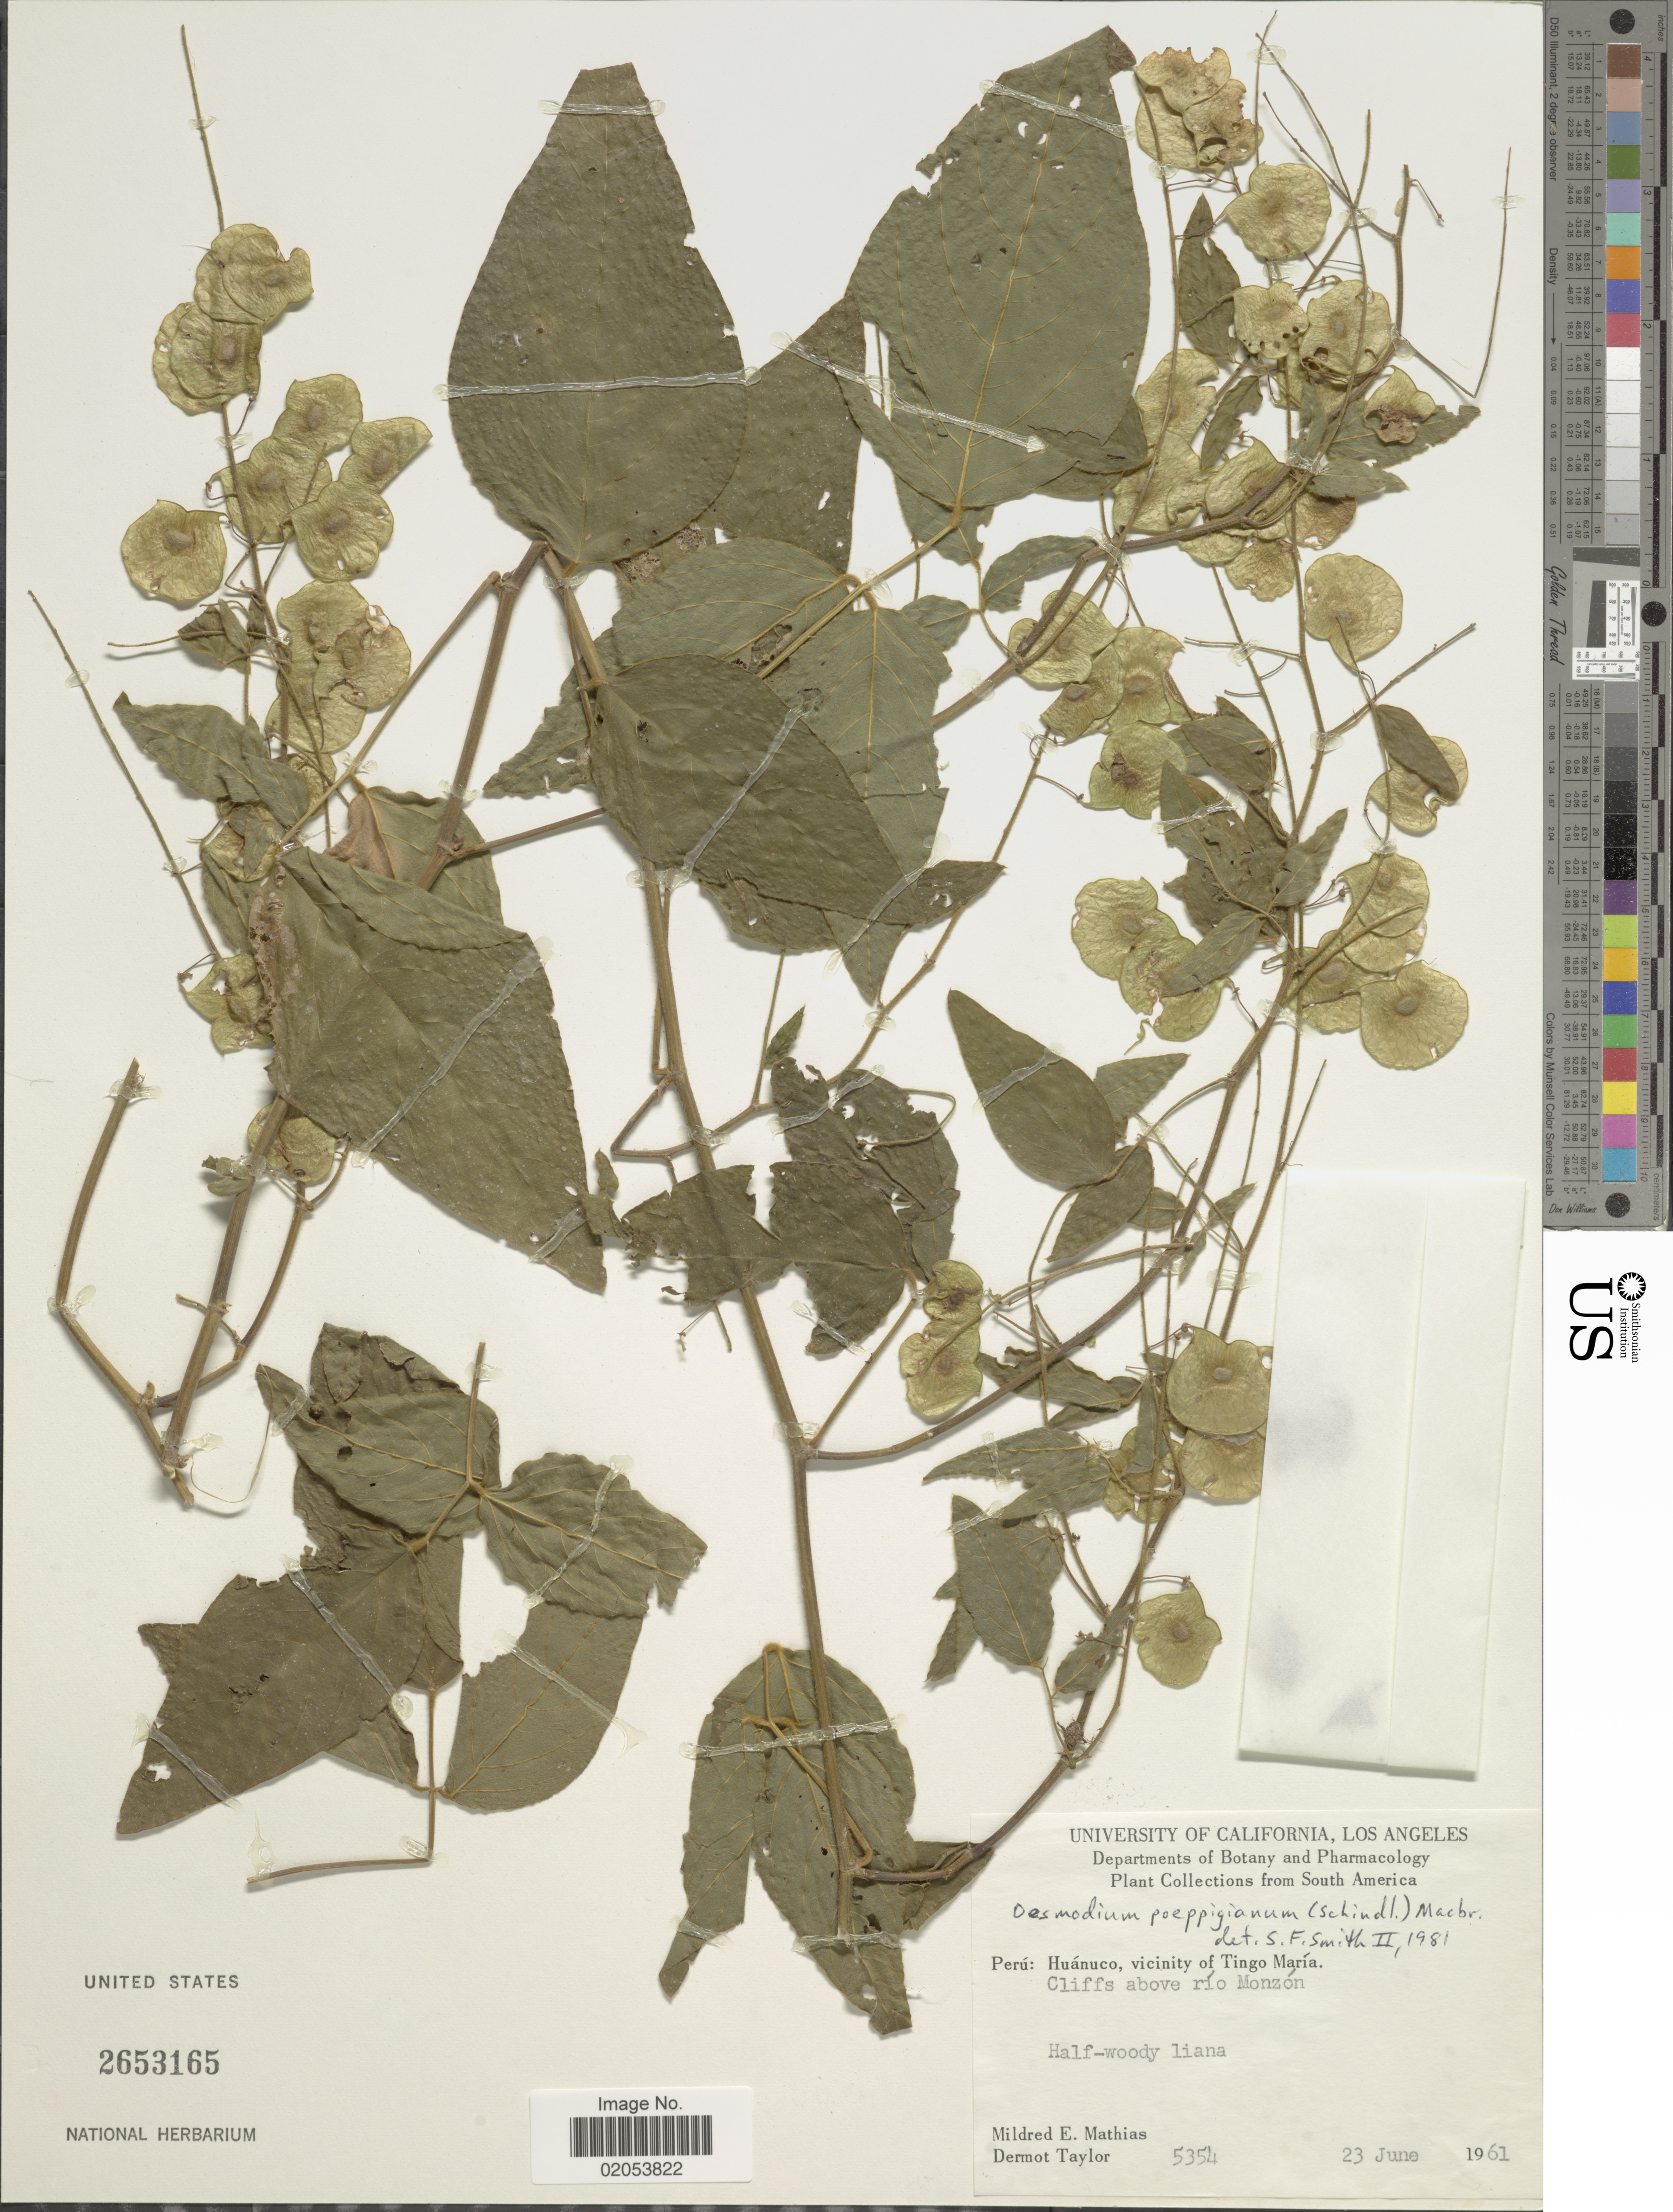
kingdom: Plantae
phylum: Tracheophyta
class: Magnoliopsida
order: Fabales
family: Fabaceae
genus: Desmodium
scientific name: Desmodium poeppigianum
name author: (Schindl.) J.F. Macbr.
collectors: M. E. Mathias & D. Taylor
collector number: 5354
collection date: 1961-06-23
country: Peru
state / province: Huánuco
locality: Vicinity of Tingo Maria. Cliffs above rio Monzon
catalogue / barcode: US 2653165